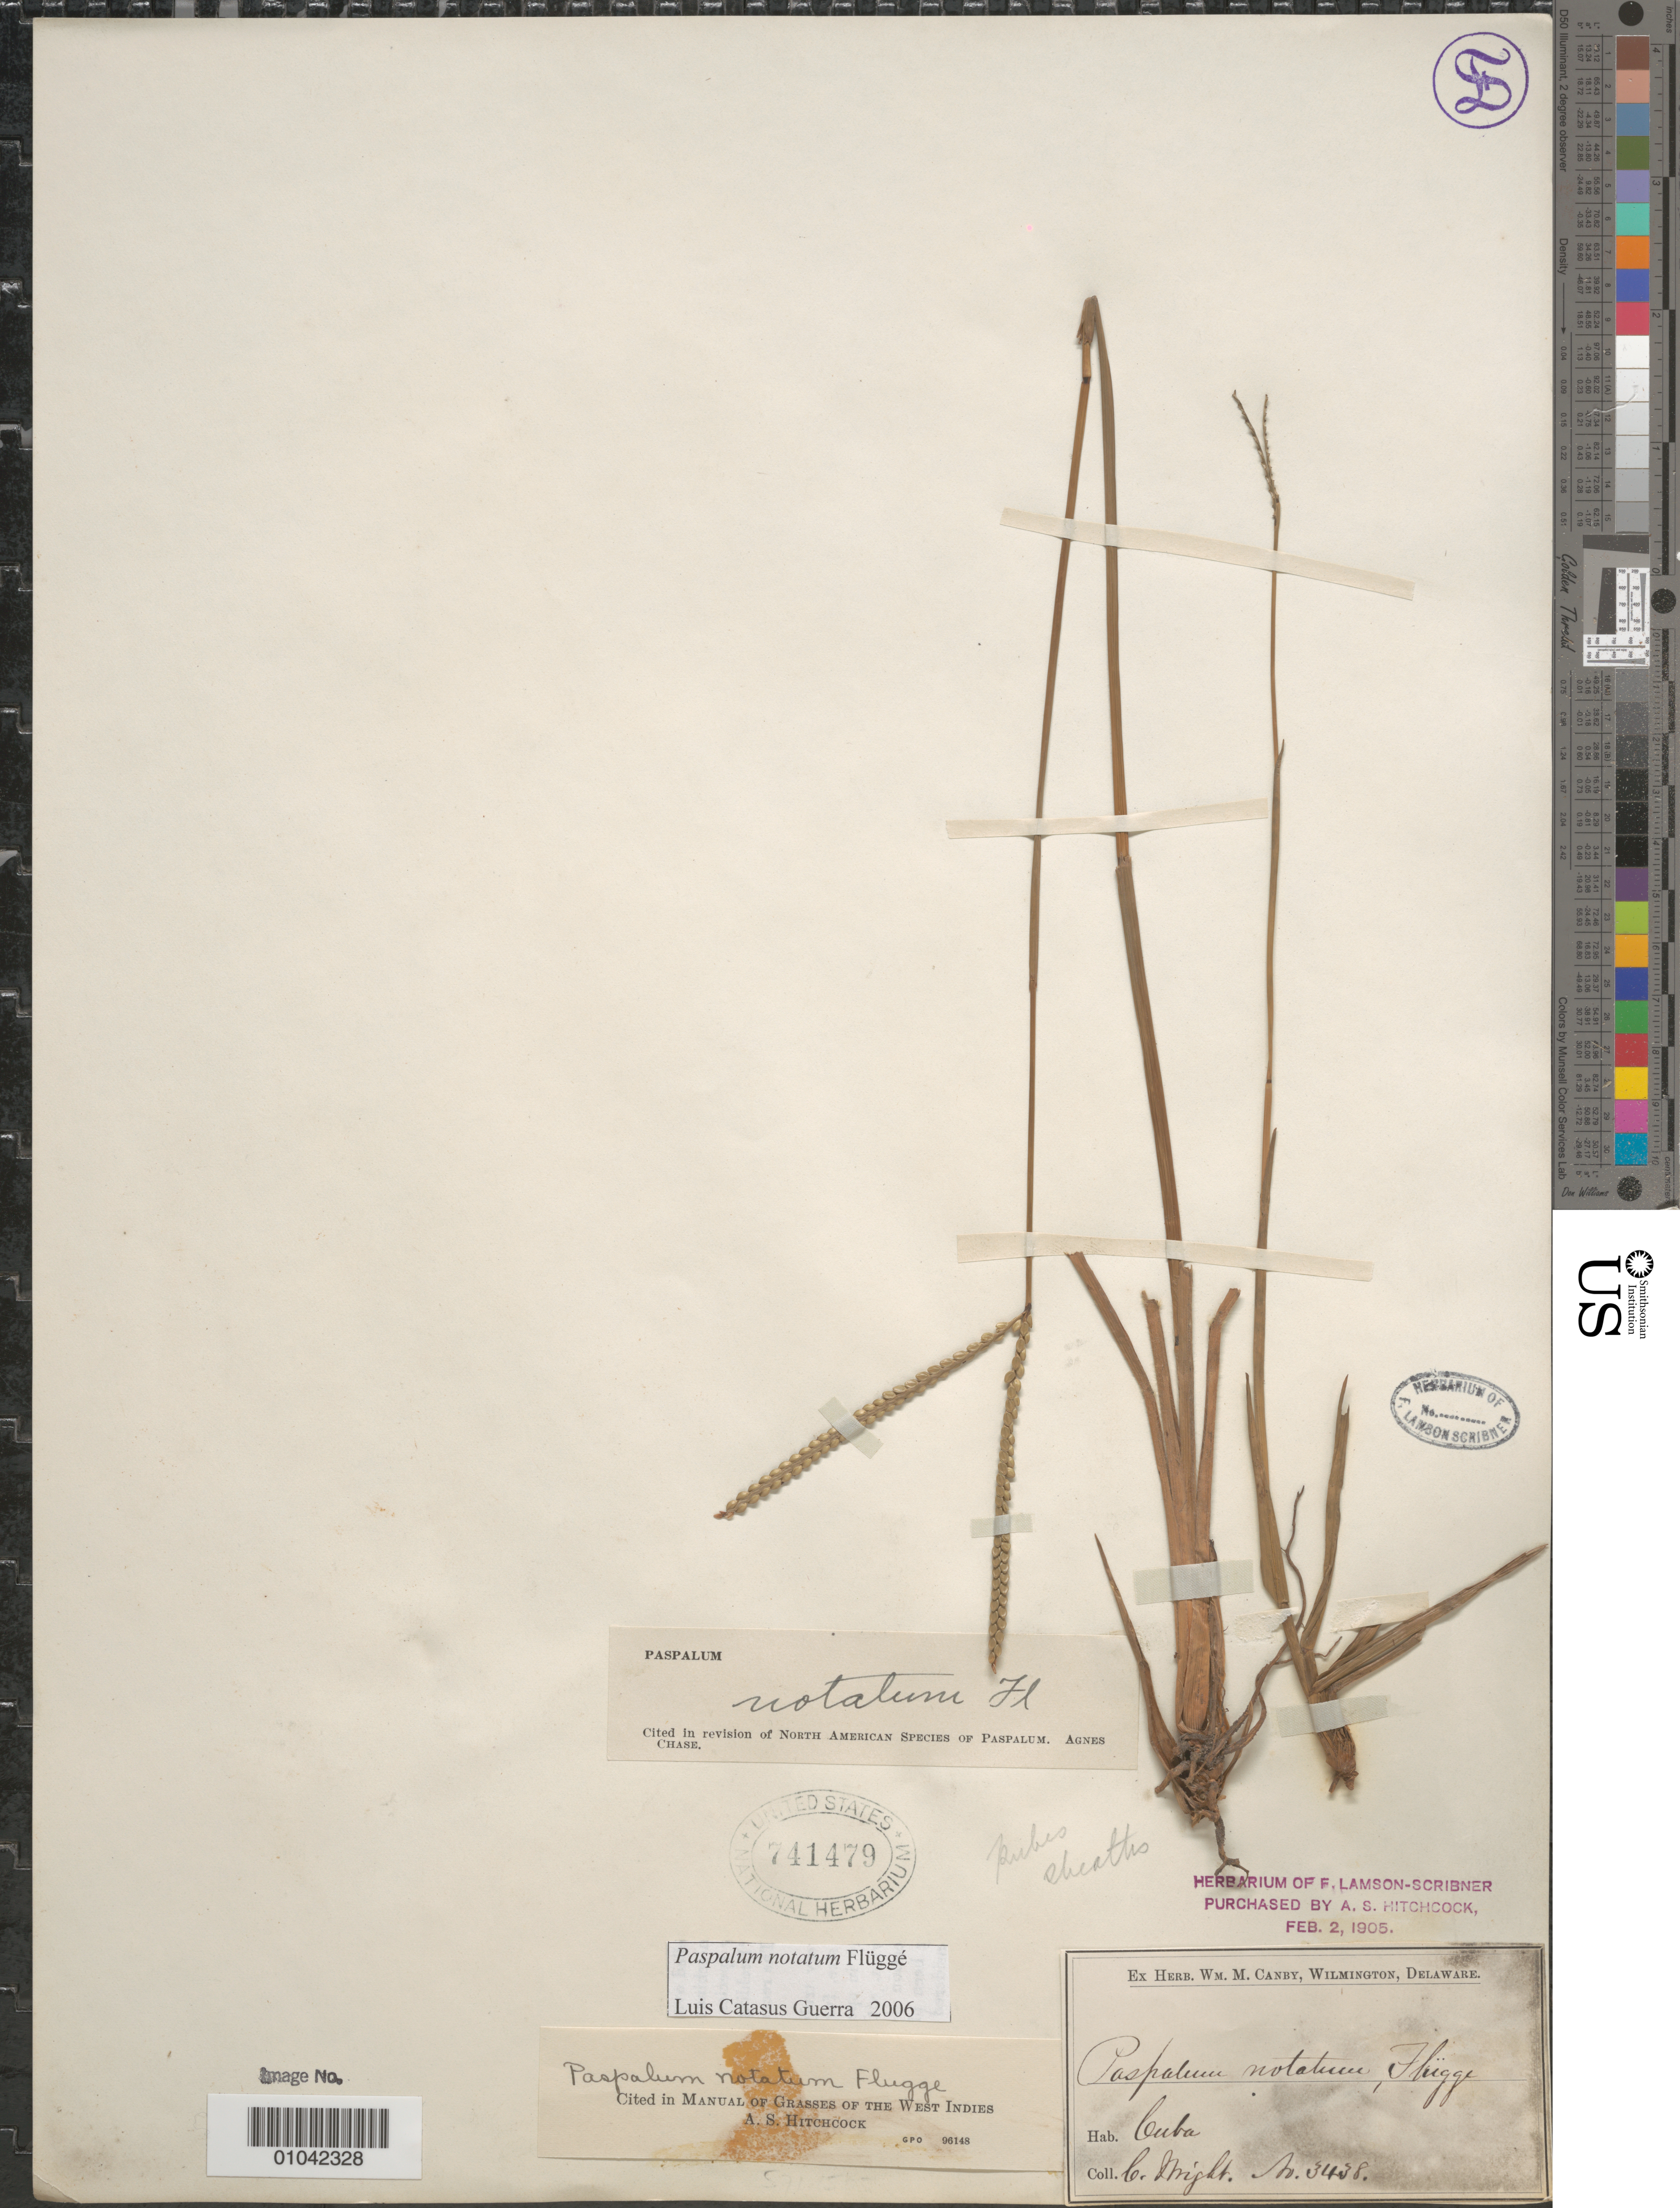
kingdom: Plantae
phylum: Tracheophyta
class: Liliopsida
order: Poales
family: Poaceae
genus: Paspalum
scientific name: Paspalum notatum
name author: Flüggé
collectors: C. Wright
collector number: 3438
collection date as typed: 1800 to 1899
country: Cuba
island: Cuba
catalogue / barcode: US 741479